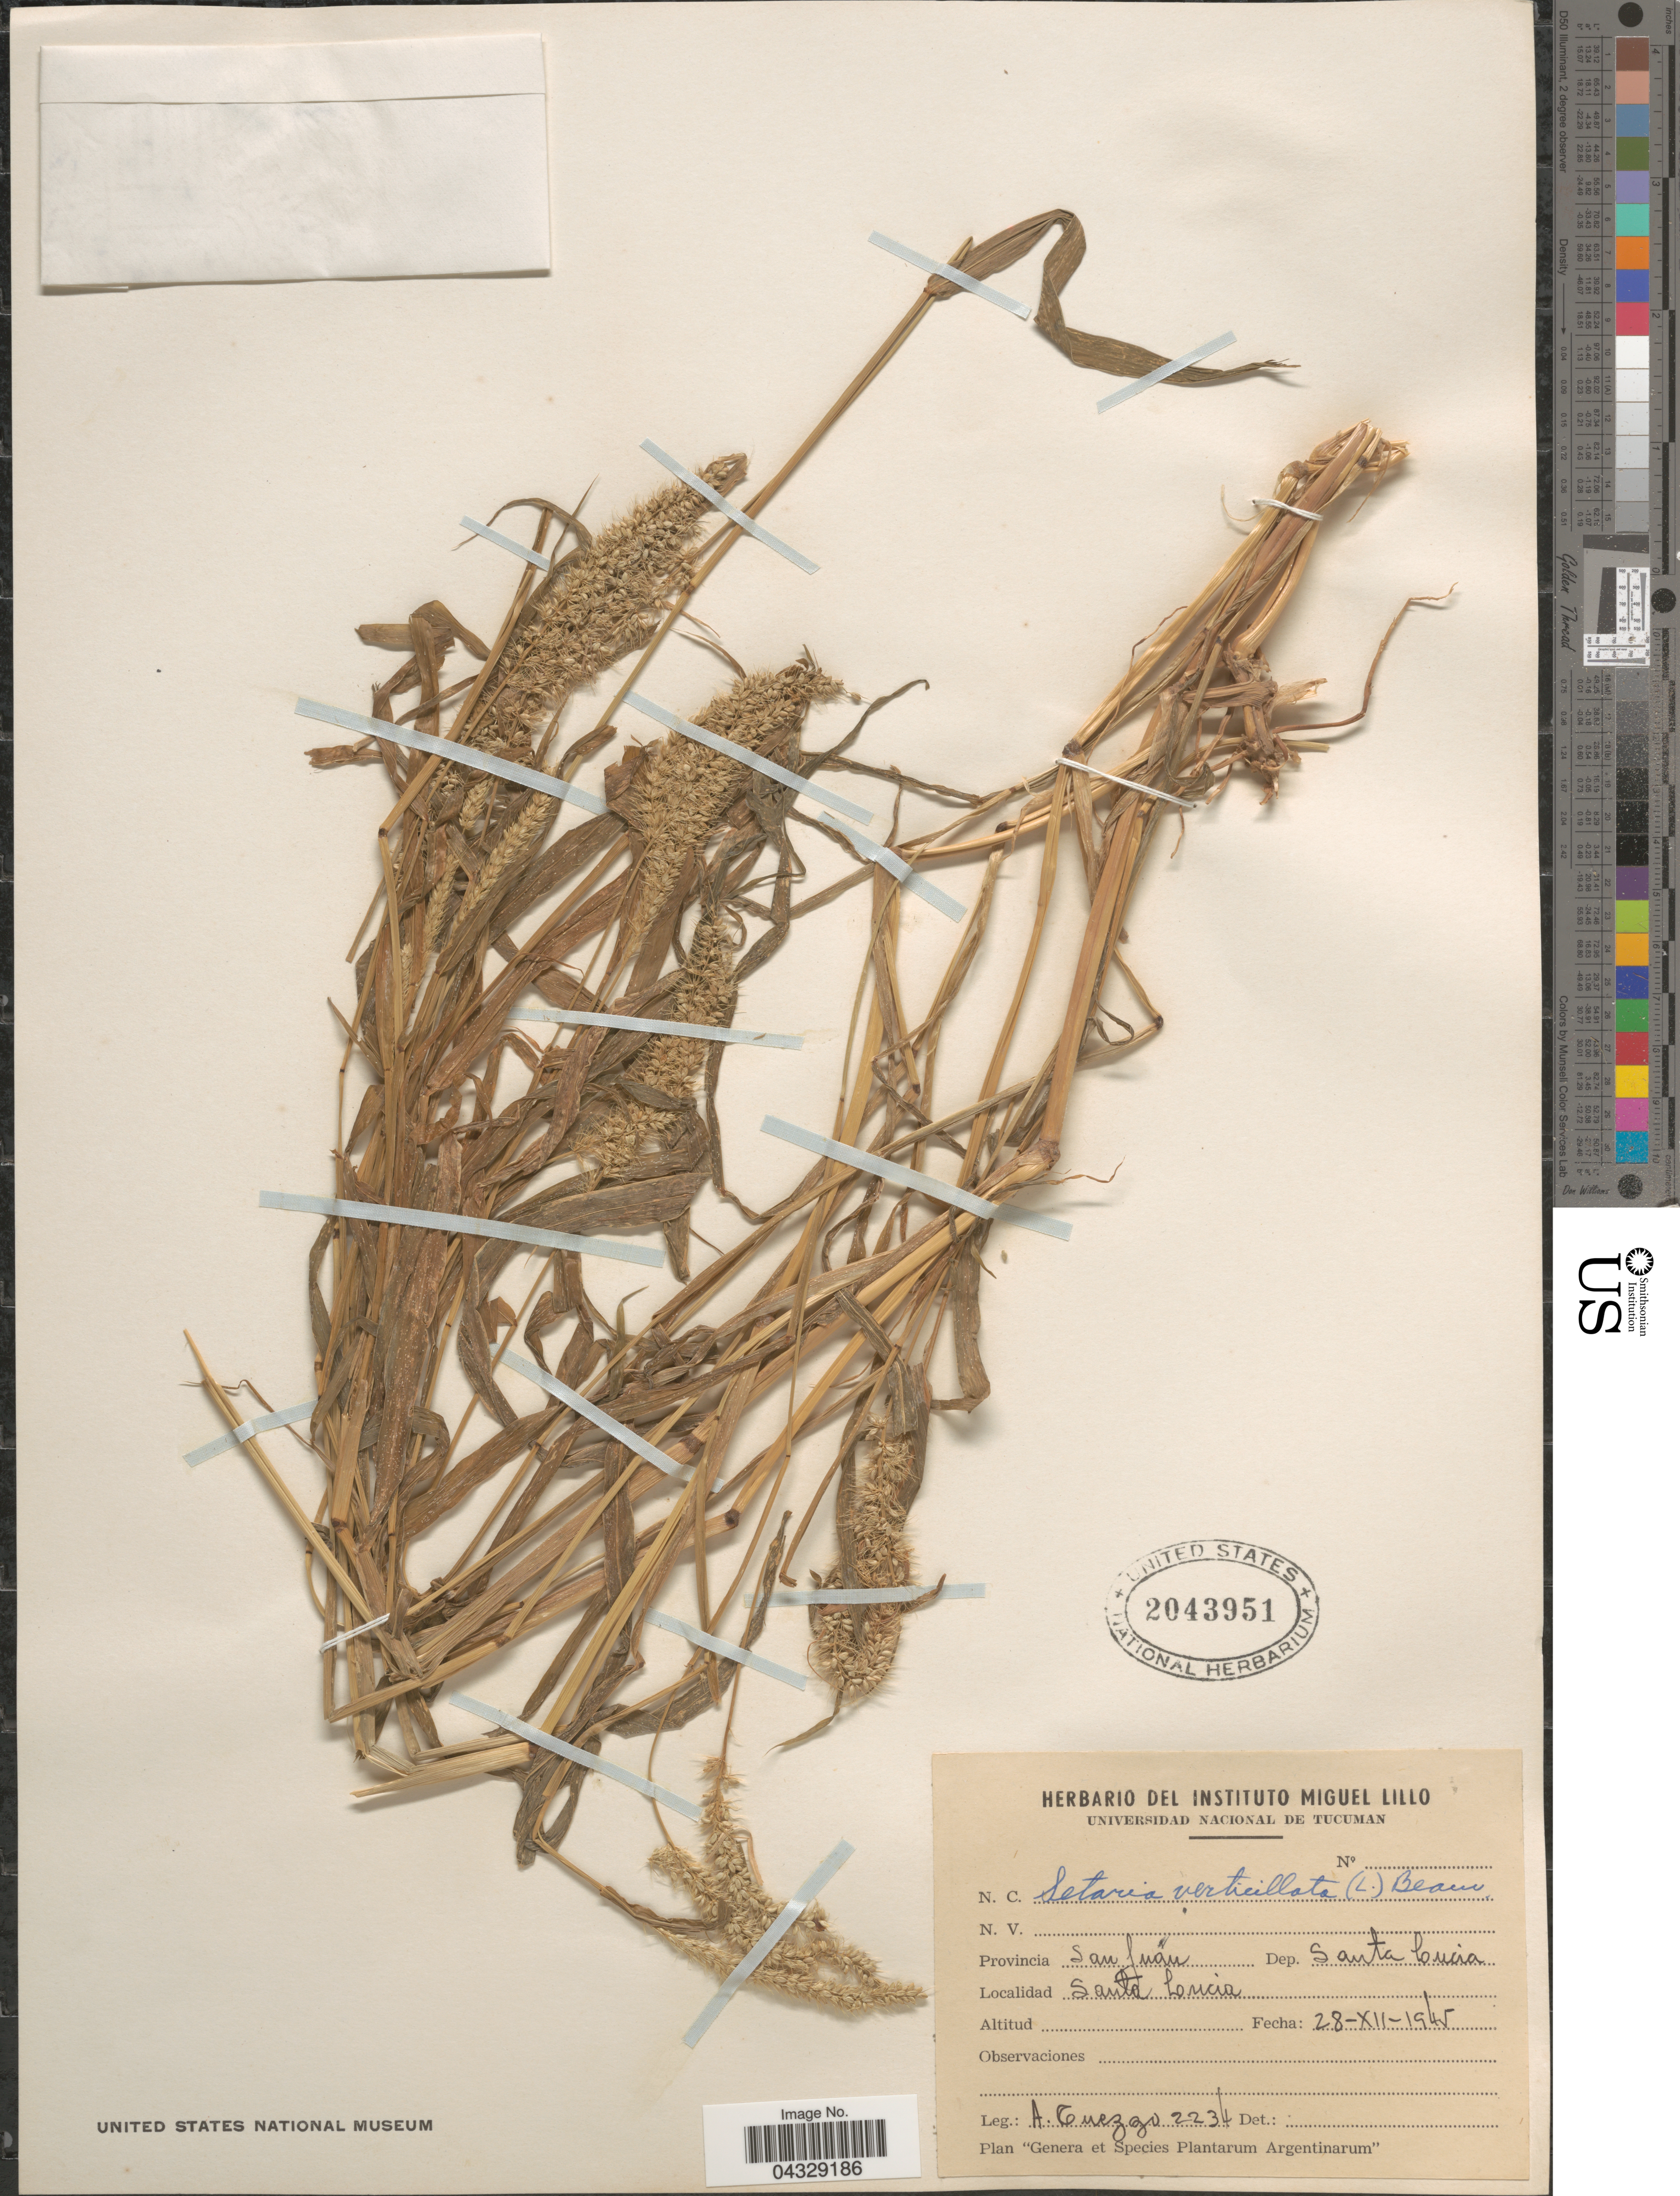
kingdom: Plantae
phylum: Tracheophyta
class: Liliopsida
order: Poales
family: Poaceae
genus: Setaria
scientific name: Setaria verticillata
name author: (L.) P. Beauv.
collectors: A. Cuezzo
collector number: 2234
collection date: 1945-12-28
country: Argentina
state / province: San Juan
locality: Dep. Santa Lucia. Santa Lucia.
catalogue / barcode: US 2043951